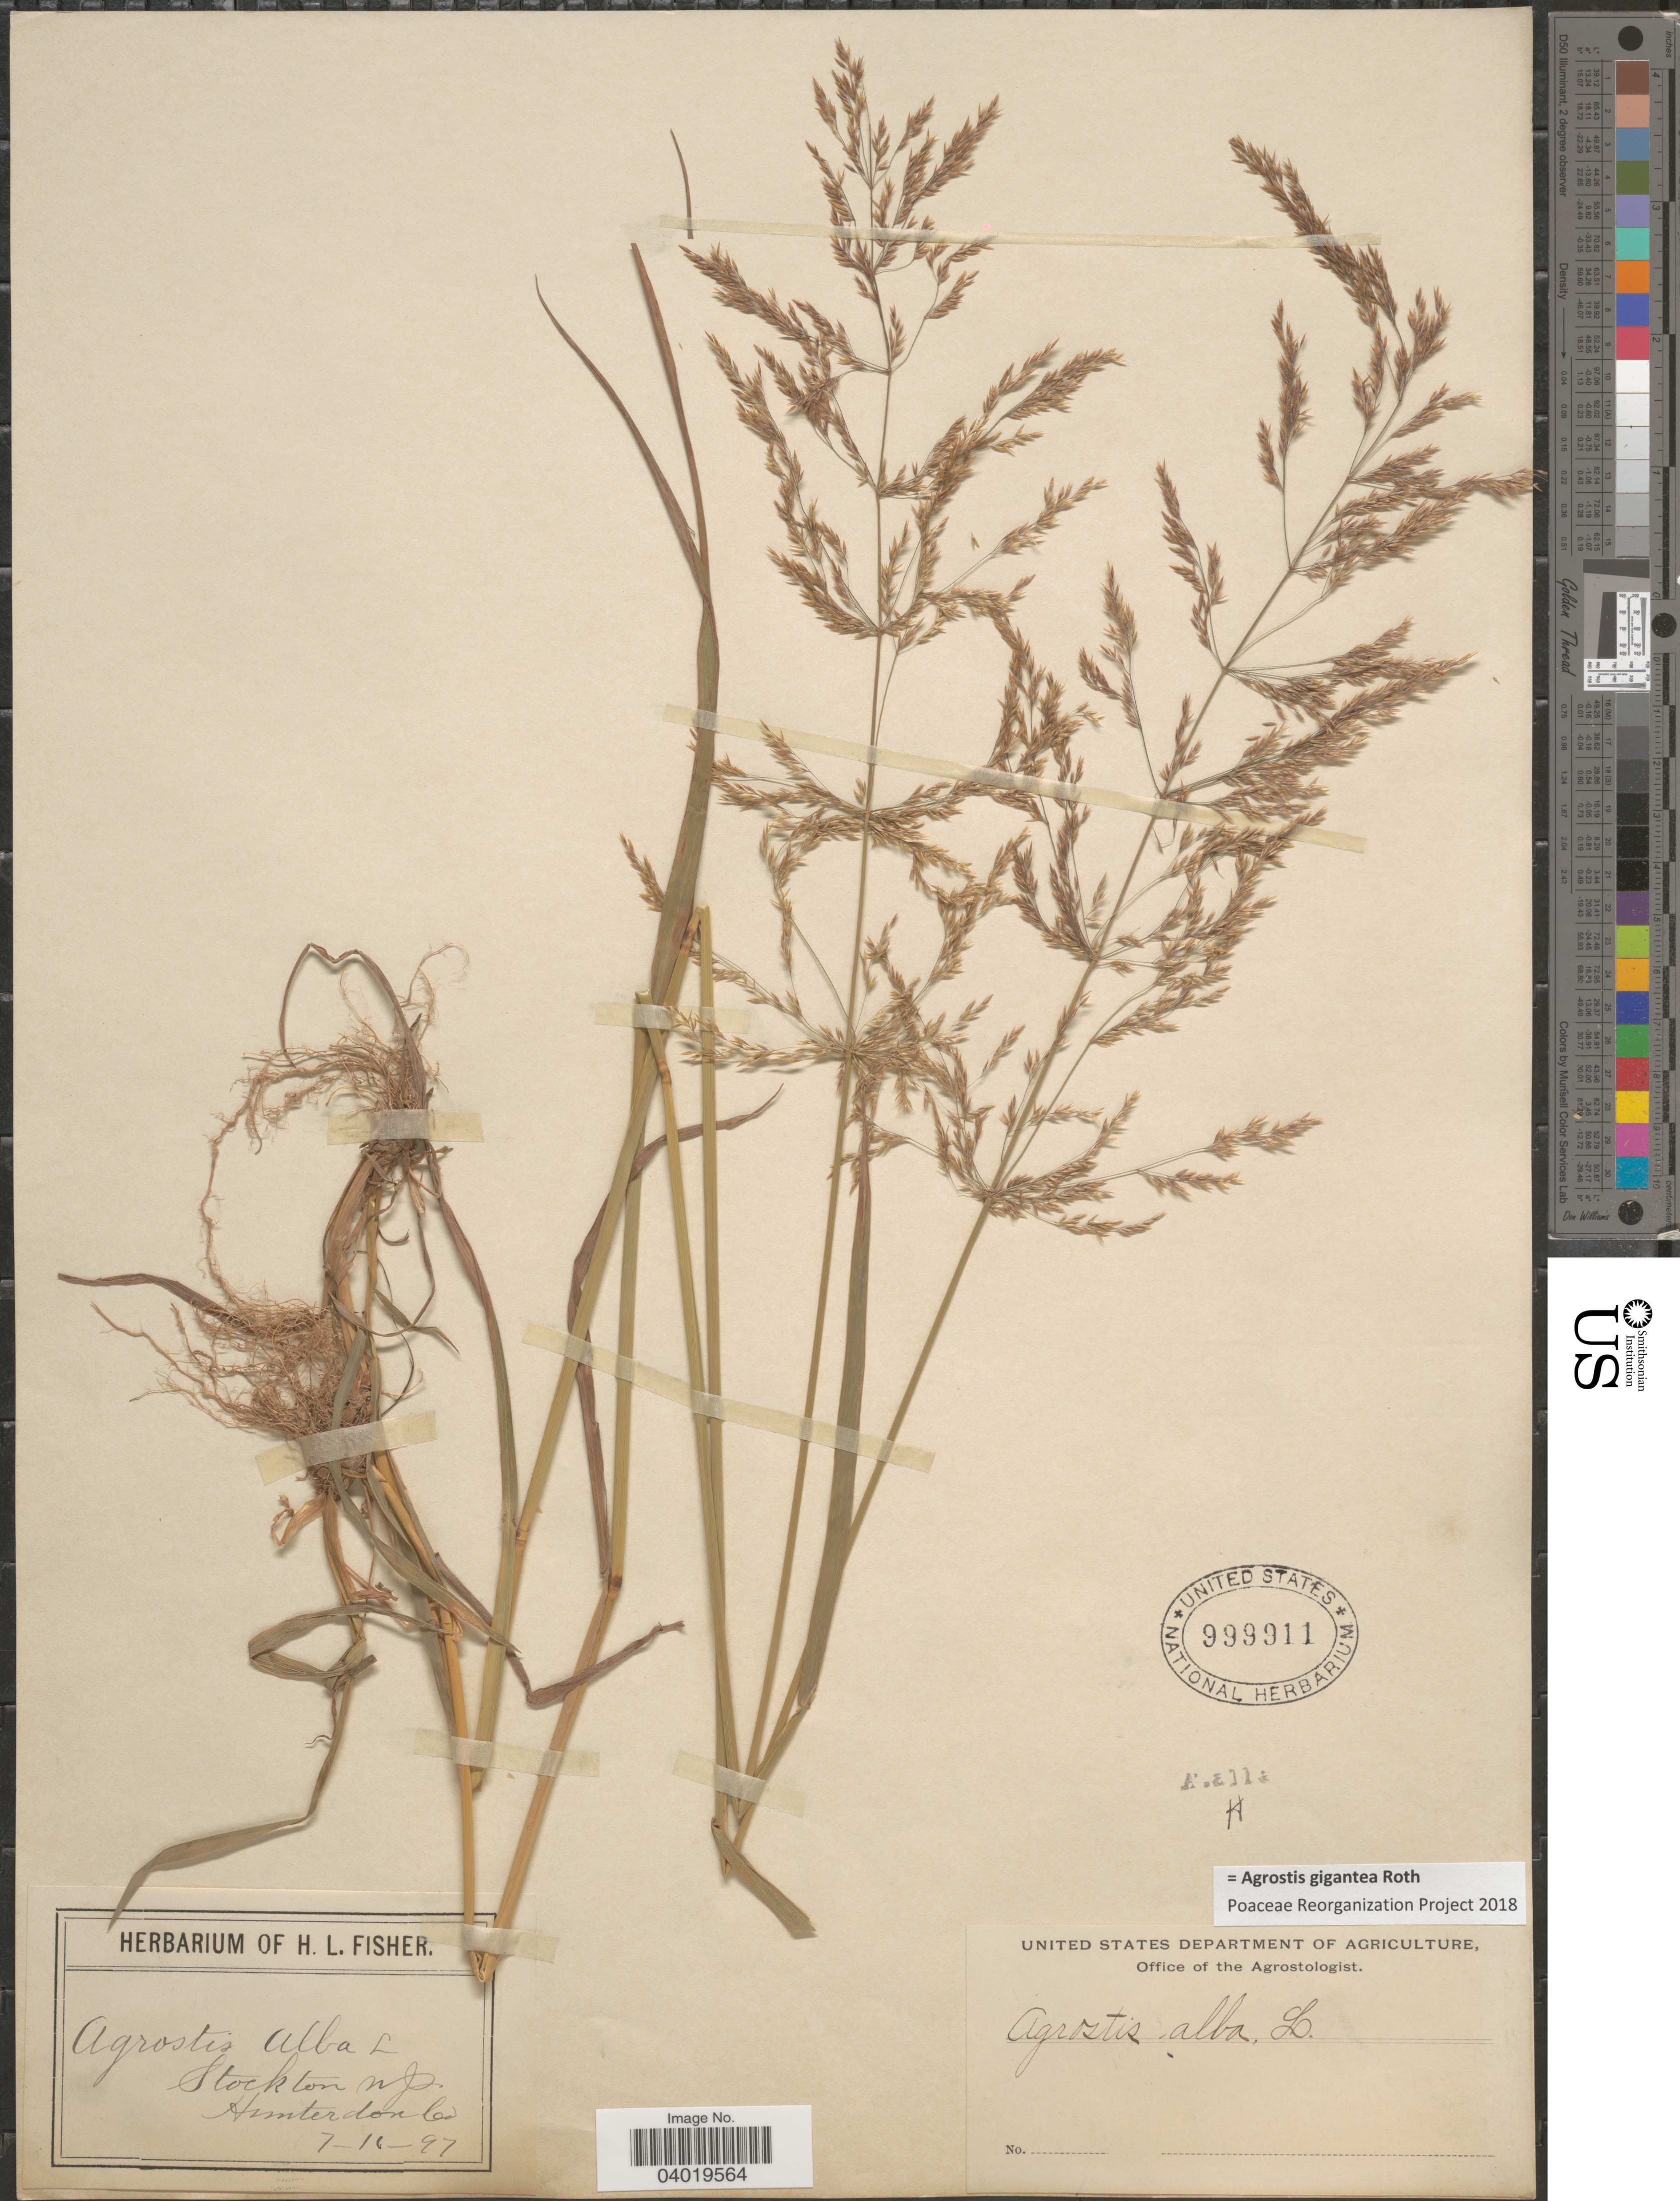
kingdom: Plantae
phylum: Tracheophyta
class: Liliopsida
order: Poales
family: Poaceae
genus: Agrostis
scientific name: Agrostis gigantea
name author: Roth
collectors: ex herb. of H. L. Fisher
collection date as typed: Transcribed d/m/y: 16/7/97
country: United States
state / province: New Jersey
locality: Stockton. Hunterdon Co.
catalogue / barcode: US 999911